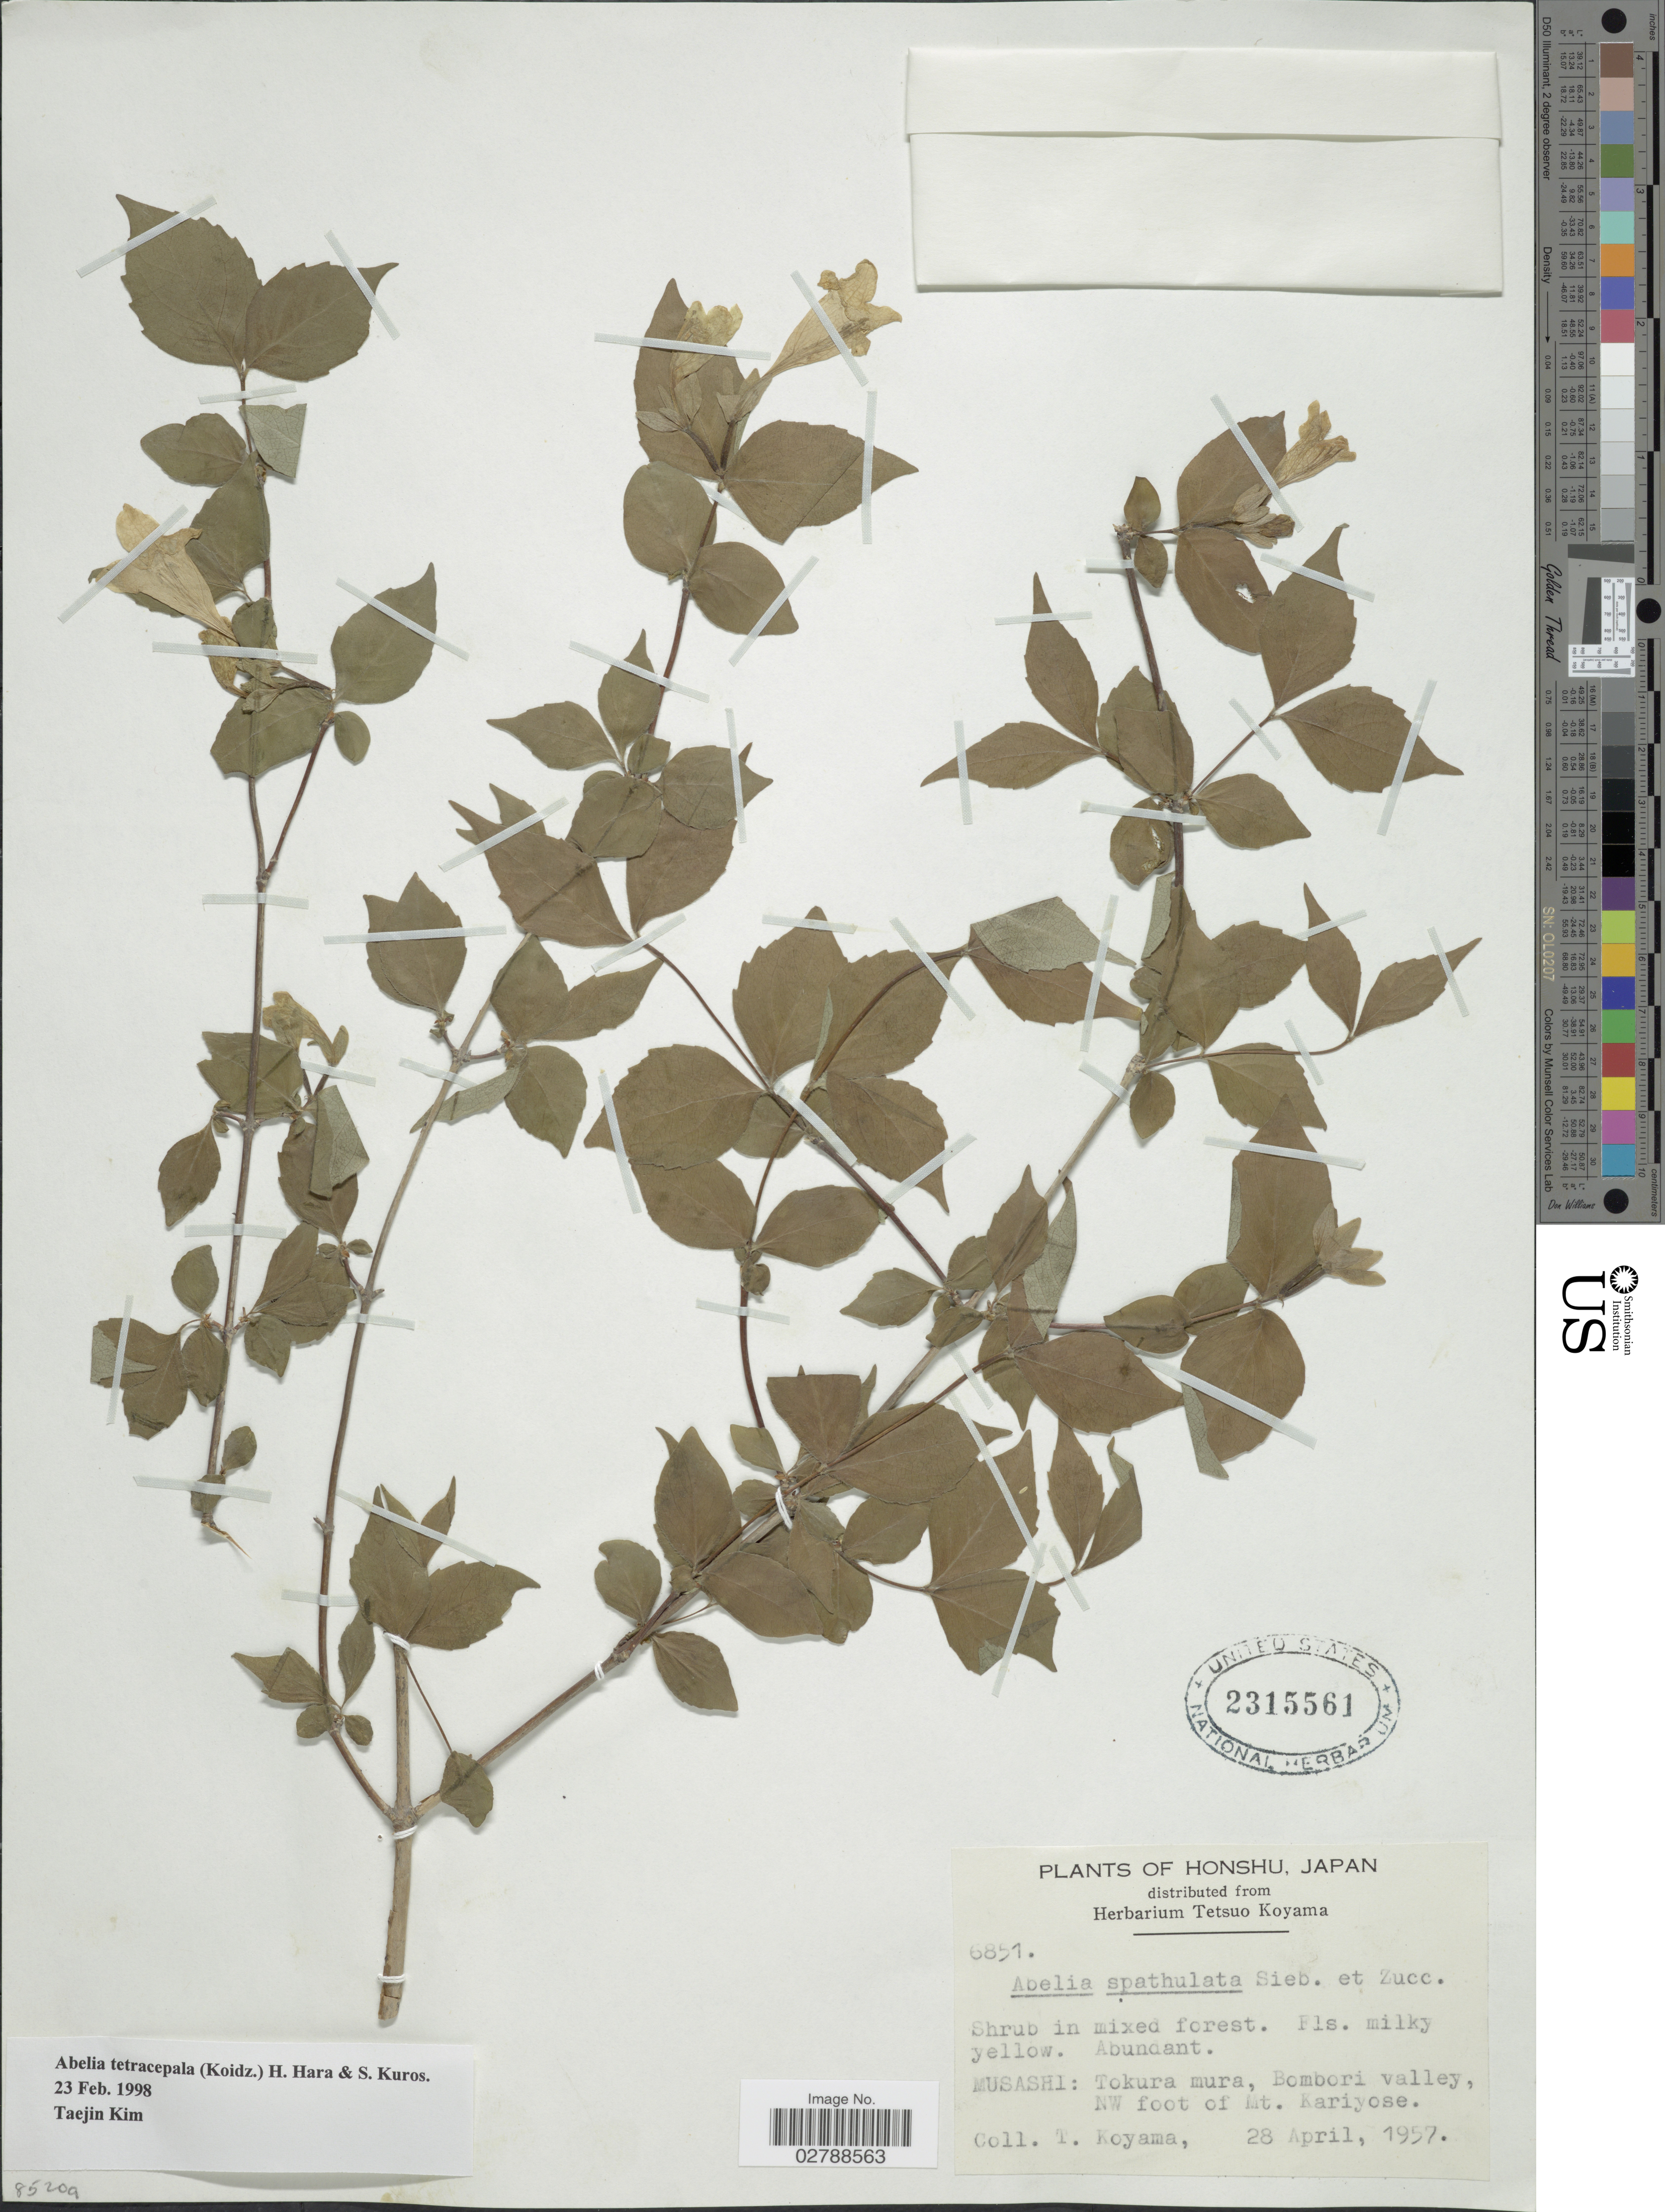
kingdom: Plantae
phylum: Tracheophyta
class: Magnoliopsida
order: Dipsacales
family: Caprifoliaceae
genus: Abelia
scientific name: Abelia tetrasepala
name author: (Koidz.) H. Hara & Kuros.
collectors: T. Koyama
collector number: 6851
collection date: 1957-04-28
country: Japan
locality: Honshu. Musashi: Tokura mura, Bombori valley, NW foot of Mt. Kariyose.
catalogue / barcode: US 2315561